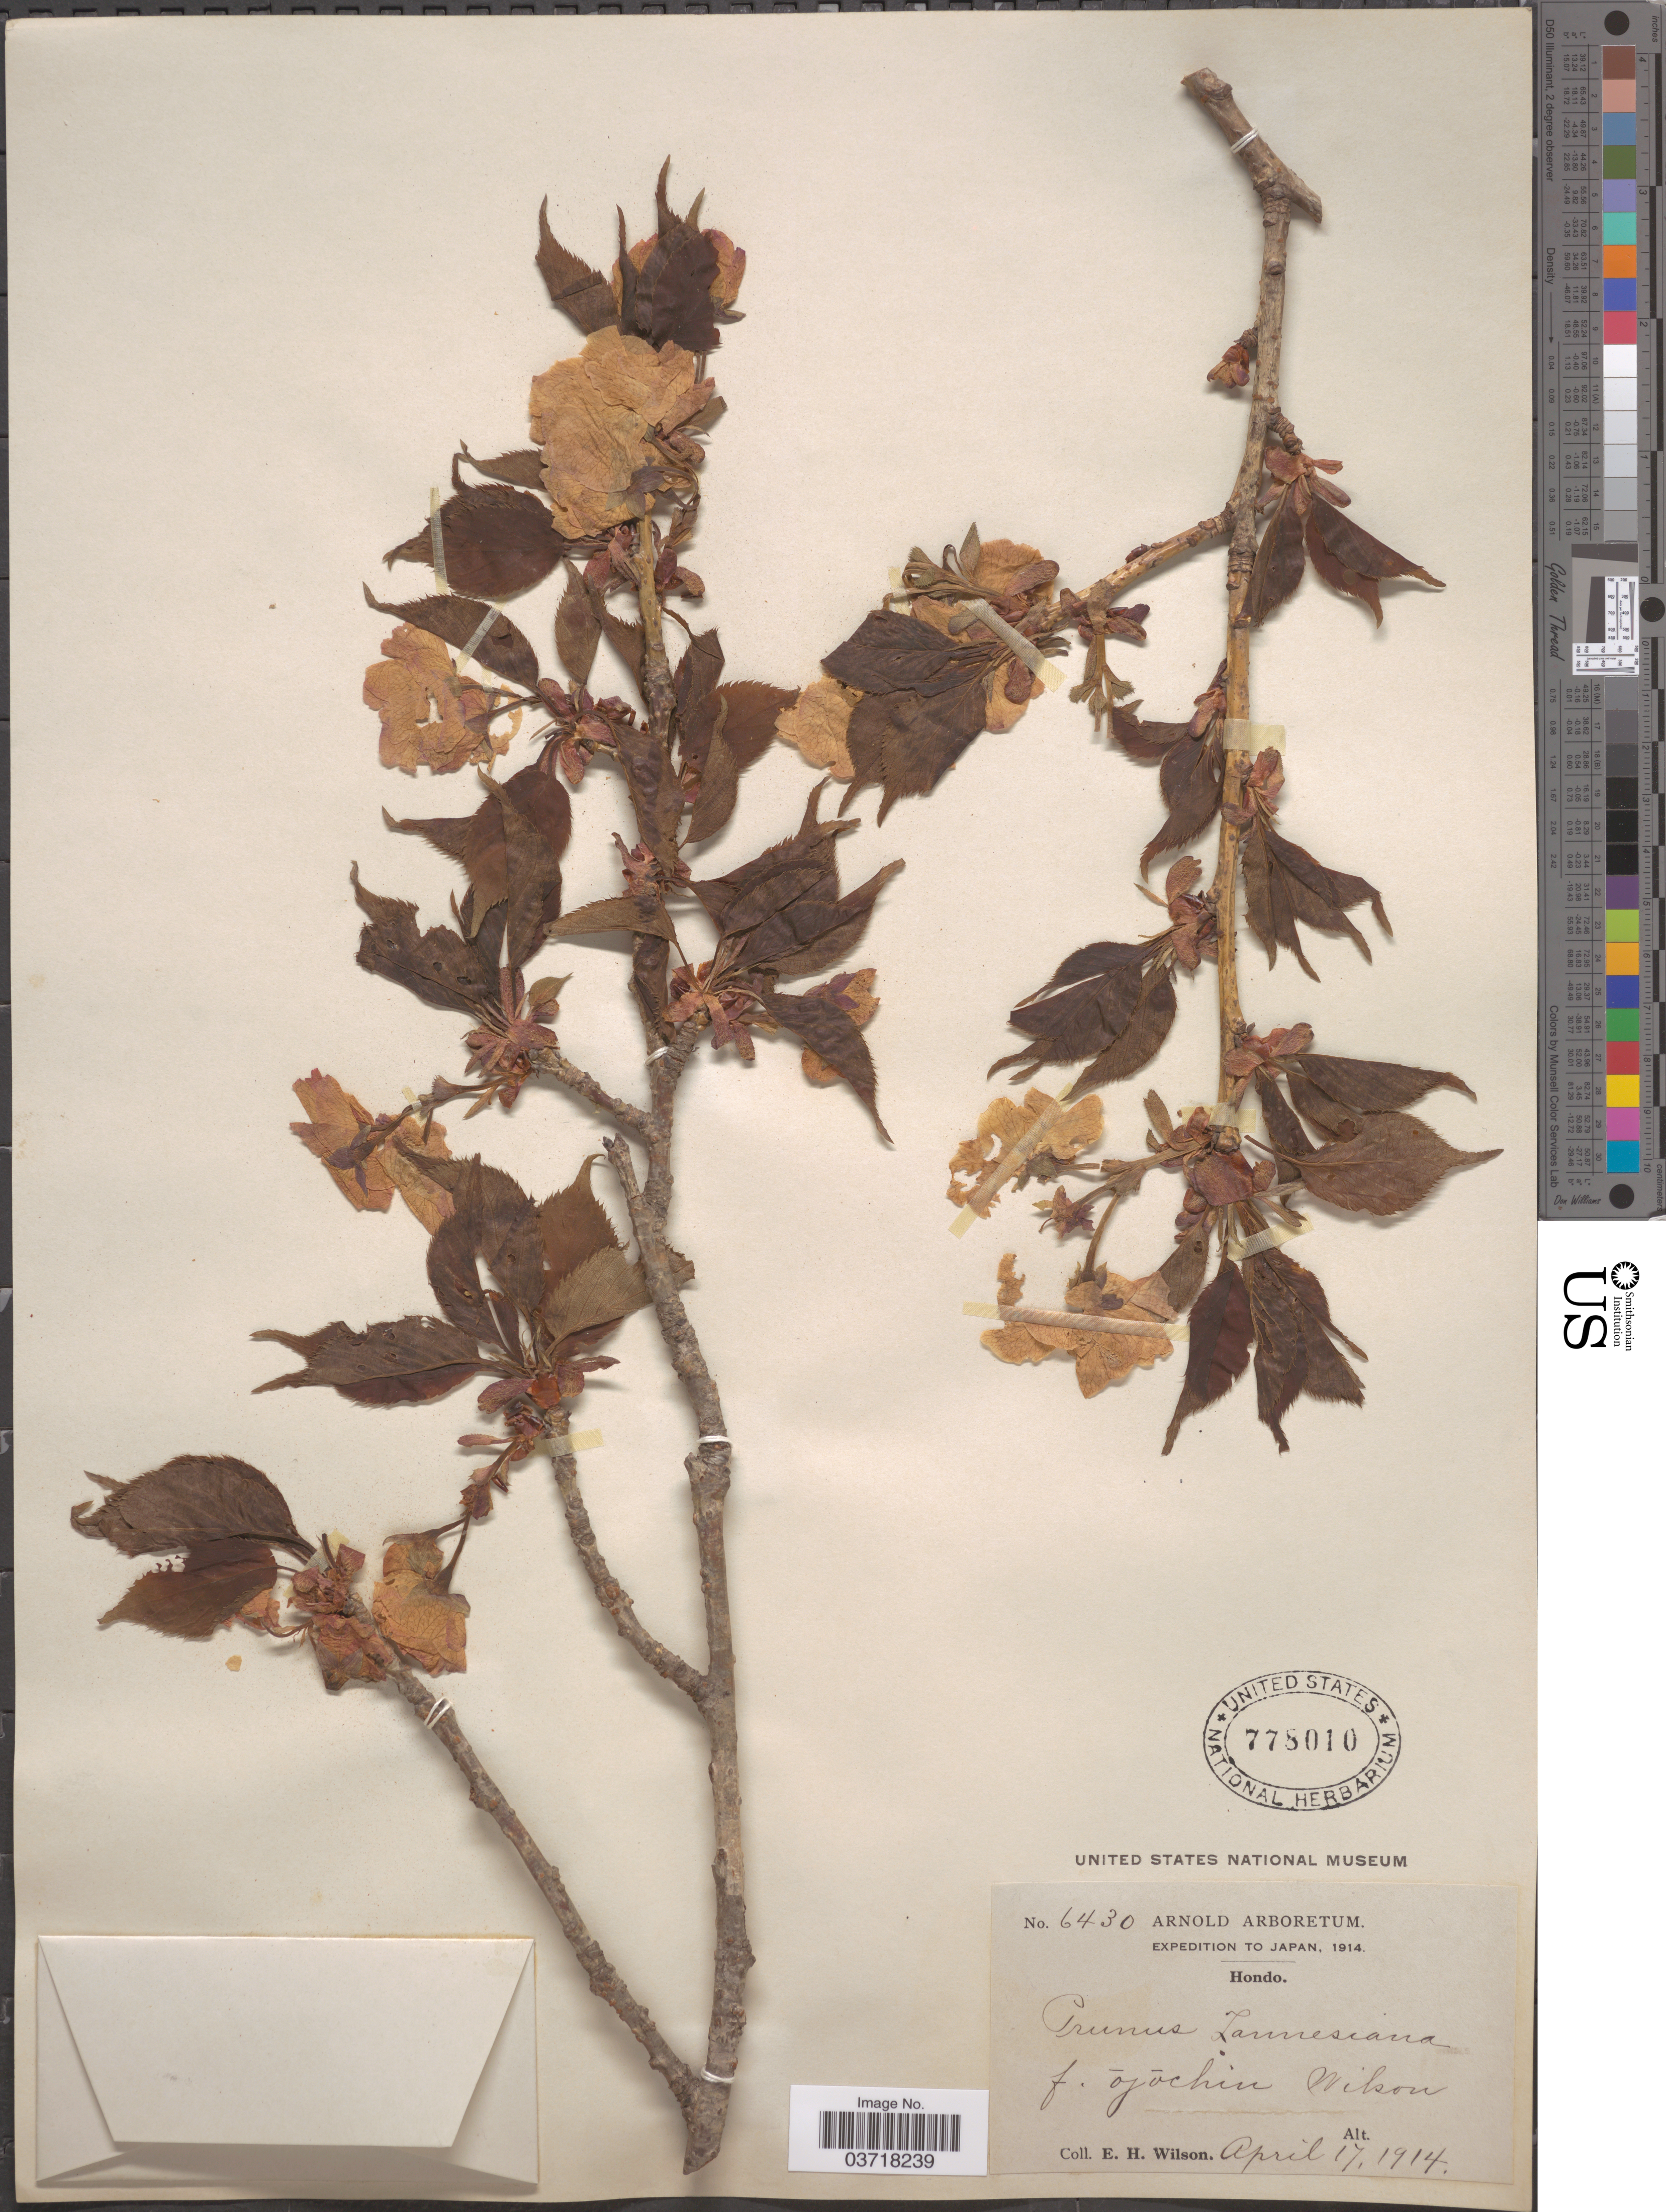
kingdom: Plantae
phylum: Tracheophyta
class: Magnoliopsida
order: Rosales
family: Rosaceae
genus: Prunus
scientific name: Prunus serrulata var. ojochin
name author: (Koidz.) Ingram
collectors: E. Wilson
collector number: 6430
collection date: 1914-04-17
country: Japan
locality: Hondo.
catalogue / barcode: US 778010